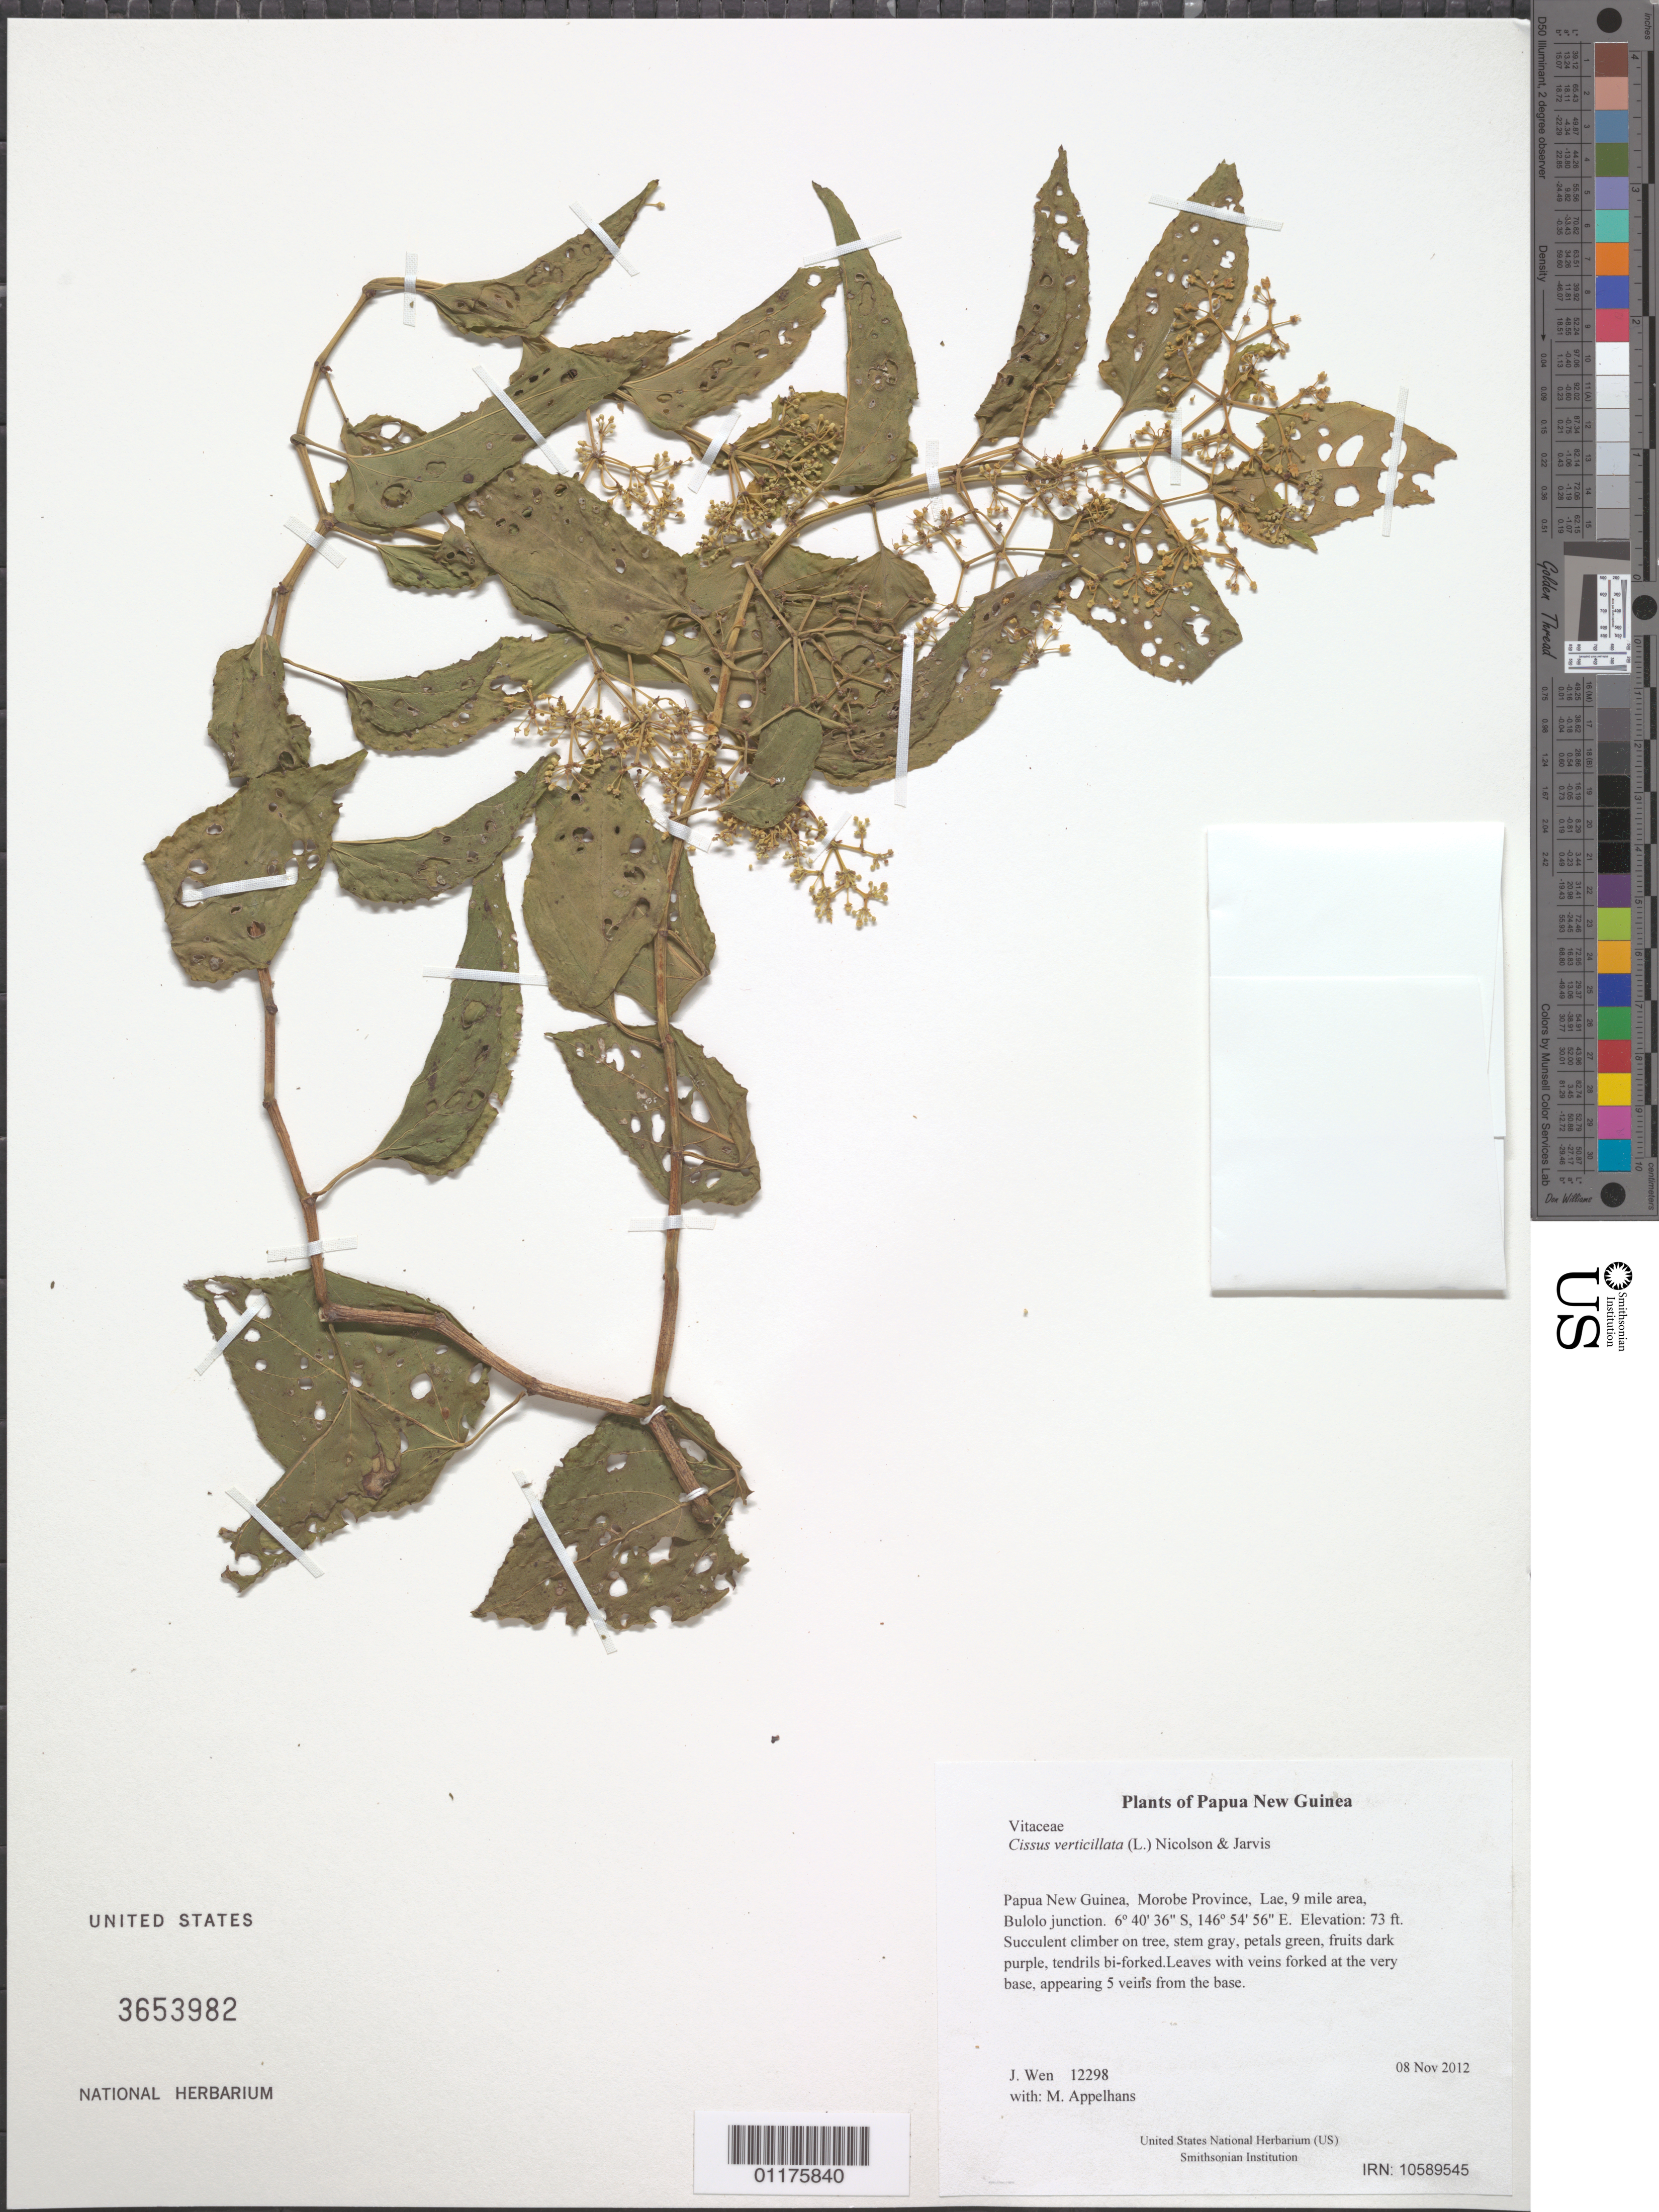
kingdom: Plantae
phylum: Tracheophyta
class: Magnoliopsida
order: Vitales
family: Vitaceae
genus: Cissus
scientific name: Cissus verticillata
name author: (L.) Nicolson & C.E. Jarvis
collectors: M. Appelhans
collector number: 12298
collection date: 2012-11-08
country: Papua New Guinea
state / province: Morobe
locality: Lae, 9 mile area, Bulolo junction.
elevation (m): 22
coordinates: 06 40.610 S, 146 54.939 E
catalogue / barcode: US 3653982